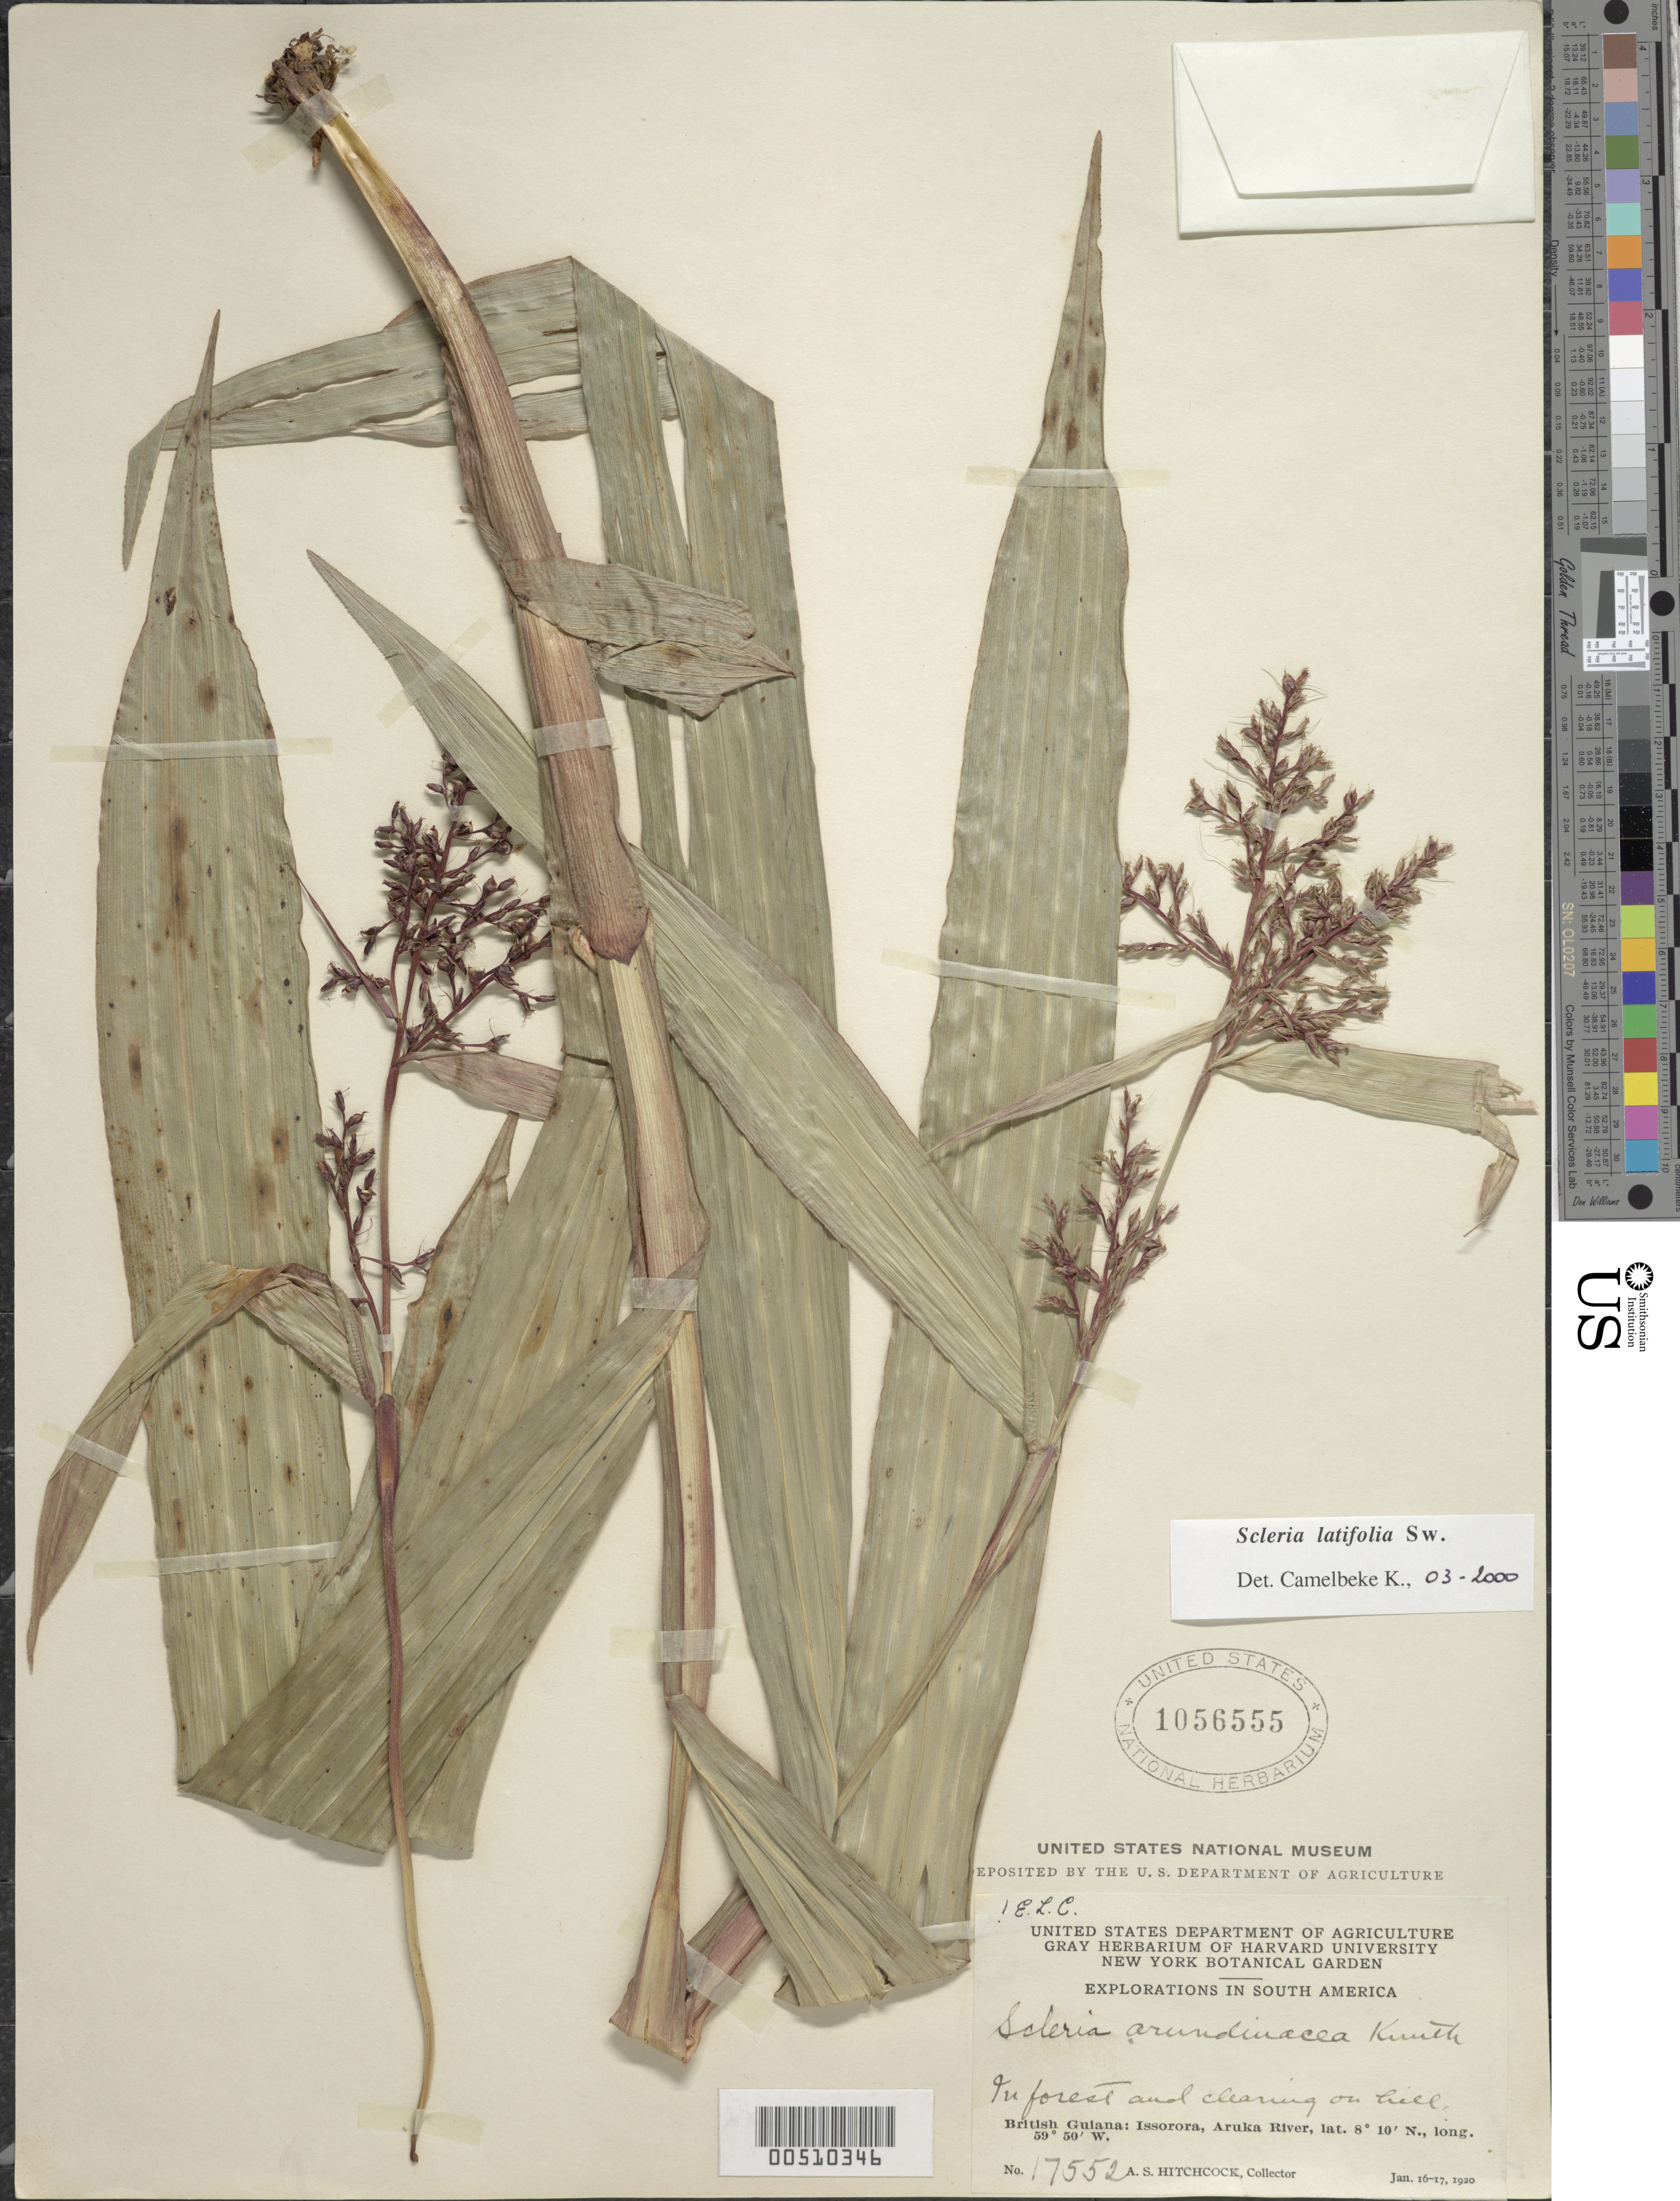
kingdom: Plantae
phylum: Tracheophyta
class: Liliopsida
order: Poales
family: Cyperaceae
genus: Scleria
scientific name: Scleria latifolia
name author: Sw.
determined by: Camelbeke, K.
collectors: A. S. Hitchcock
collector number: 17552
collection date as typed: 16 Jan 1916 to 17 Jan 1916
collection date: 1916-01-16/1916-01-17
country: Guyana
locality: Issorora, Aruka River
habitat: In forest and clearing on hill.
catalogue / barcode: US 1056555